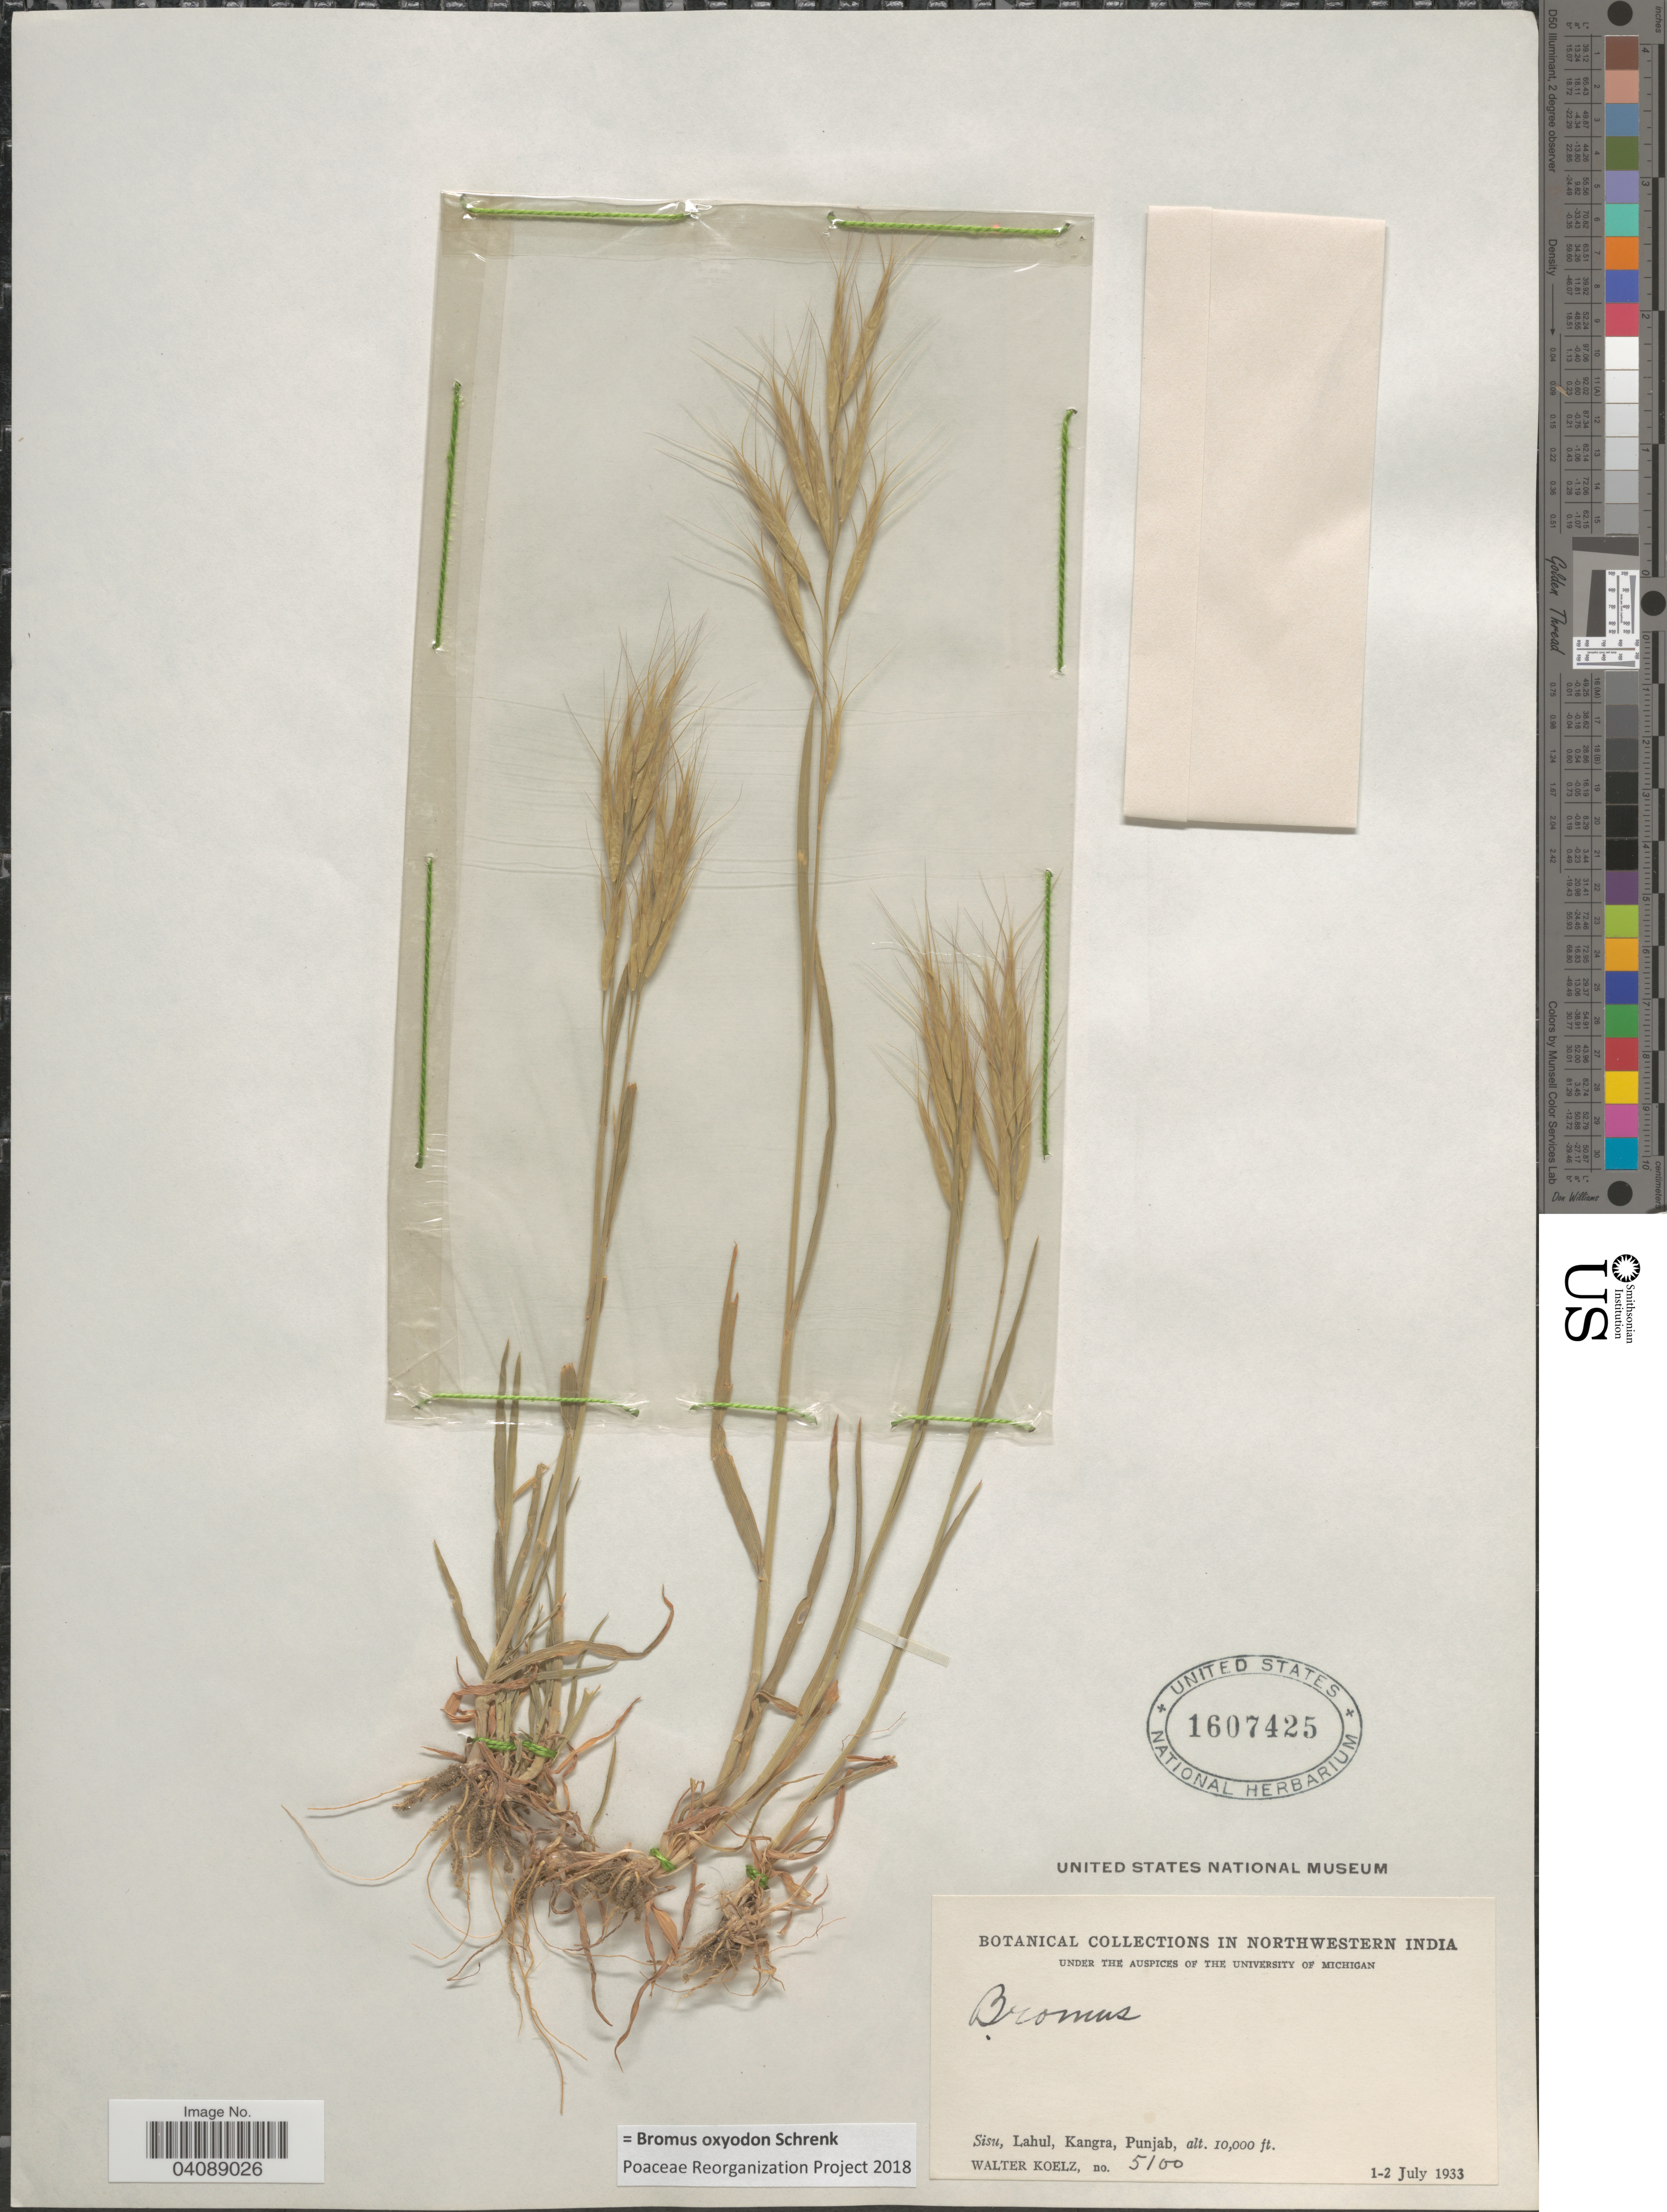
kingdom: Plantae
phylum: Tracheophyta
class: Liliopsida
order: Poales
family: Poaceae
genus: Bromus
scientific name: Bromus oxyodon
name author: Schrenk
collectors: W. N. Koelz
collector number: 5100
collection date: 1933-07-01/1933-07-02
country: India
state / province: Punjab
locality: In Northwestern India. Sisu, Lahul, Kangra.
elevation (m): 3048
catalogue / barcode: US 1607425